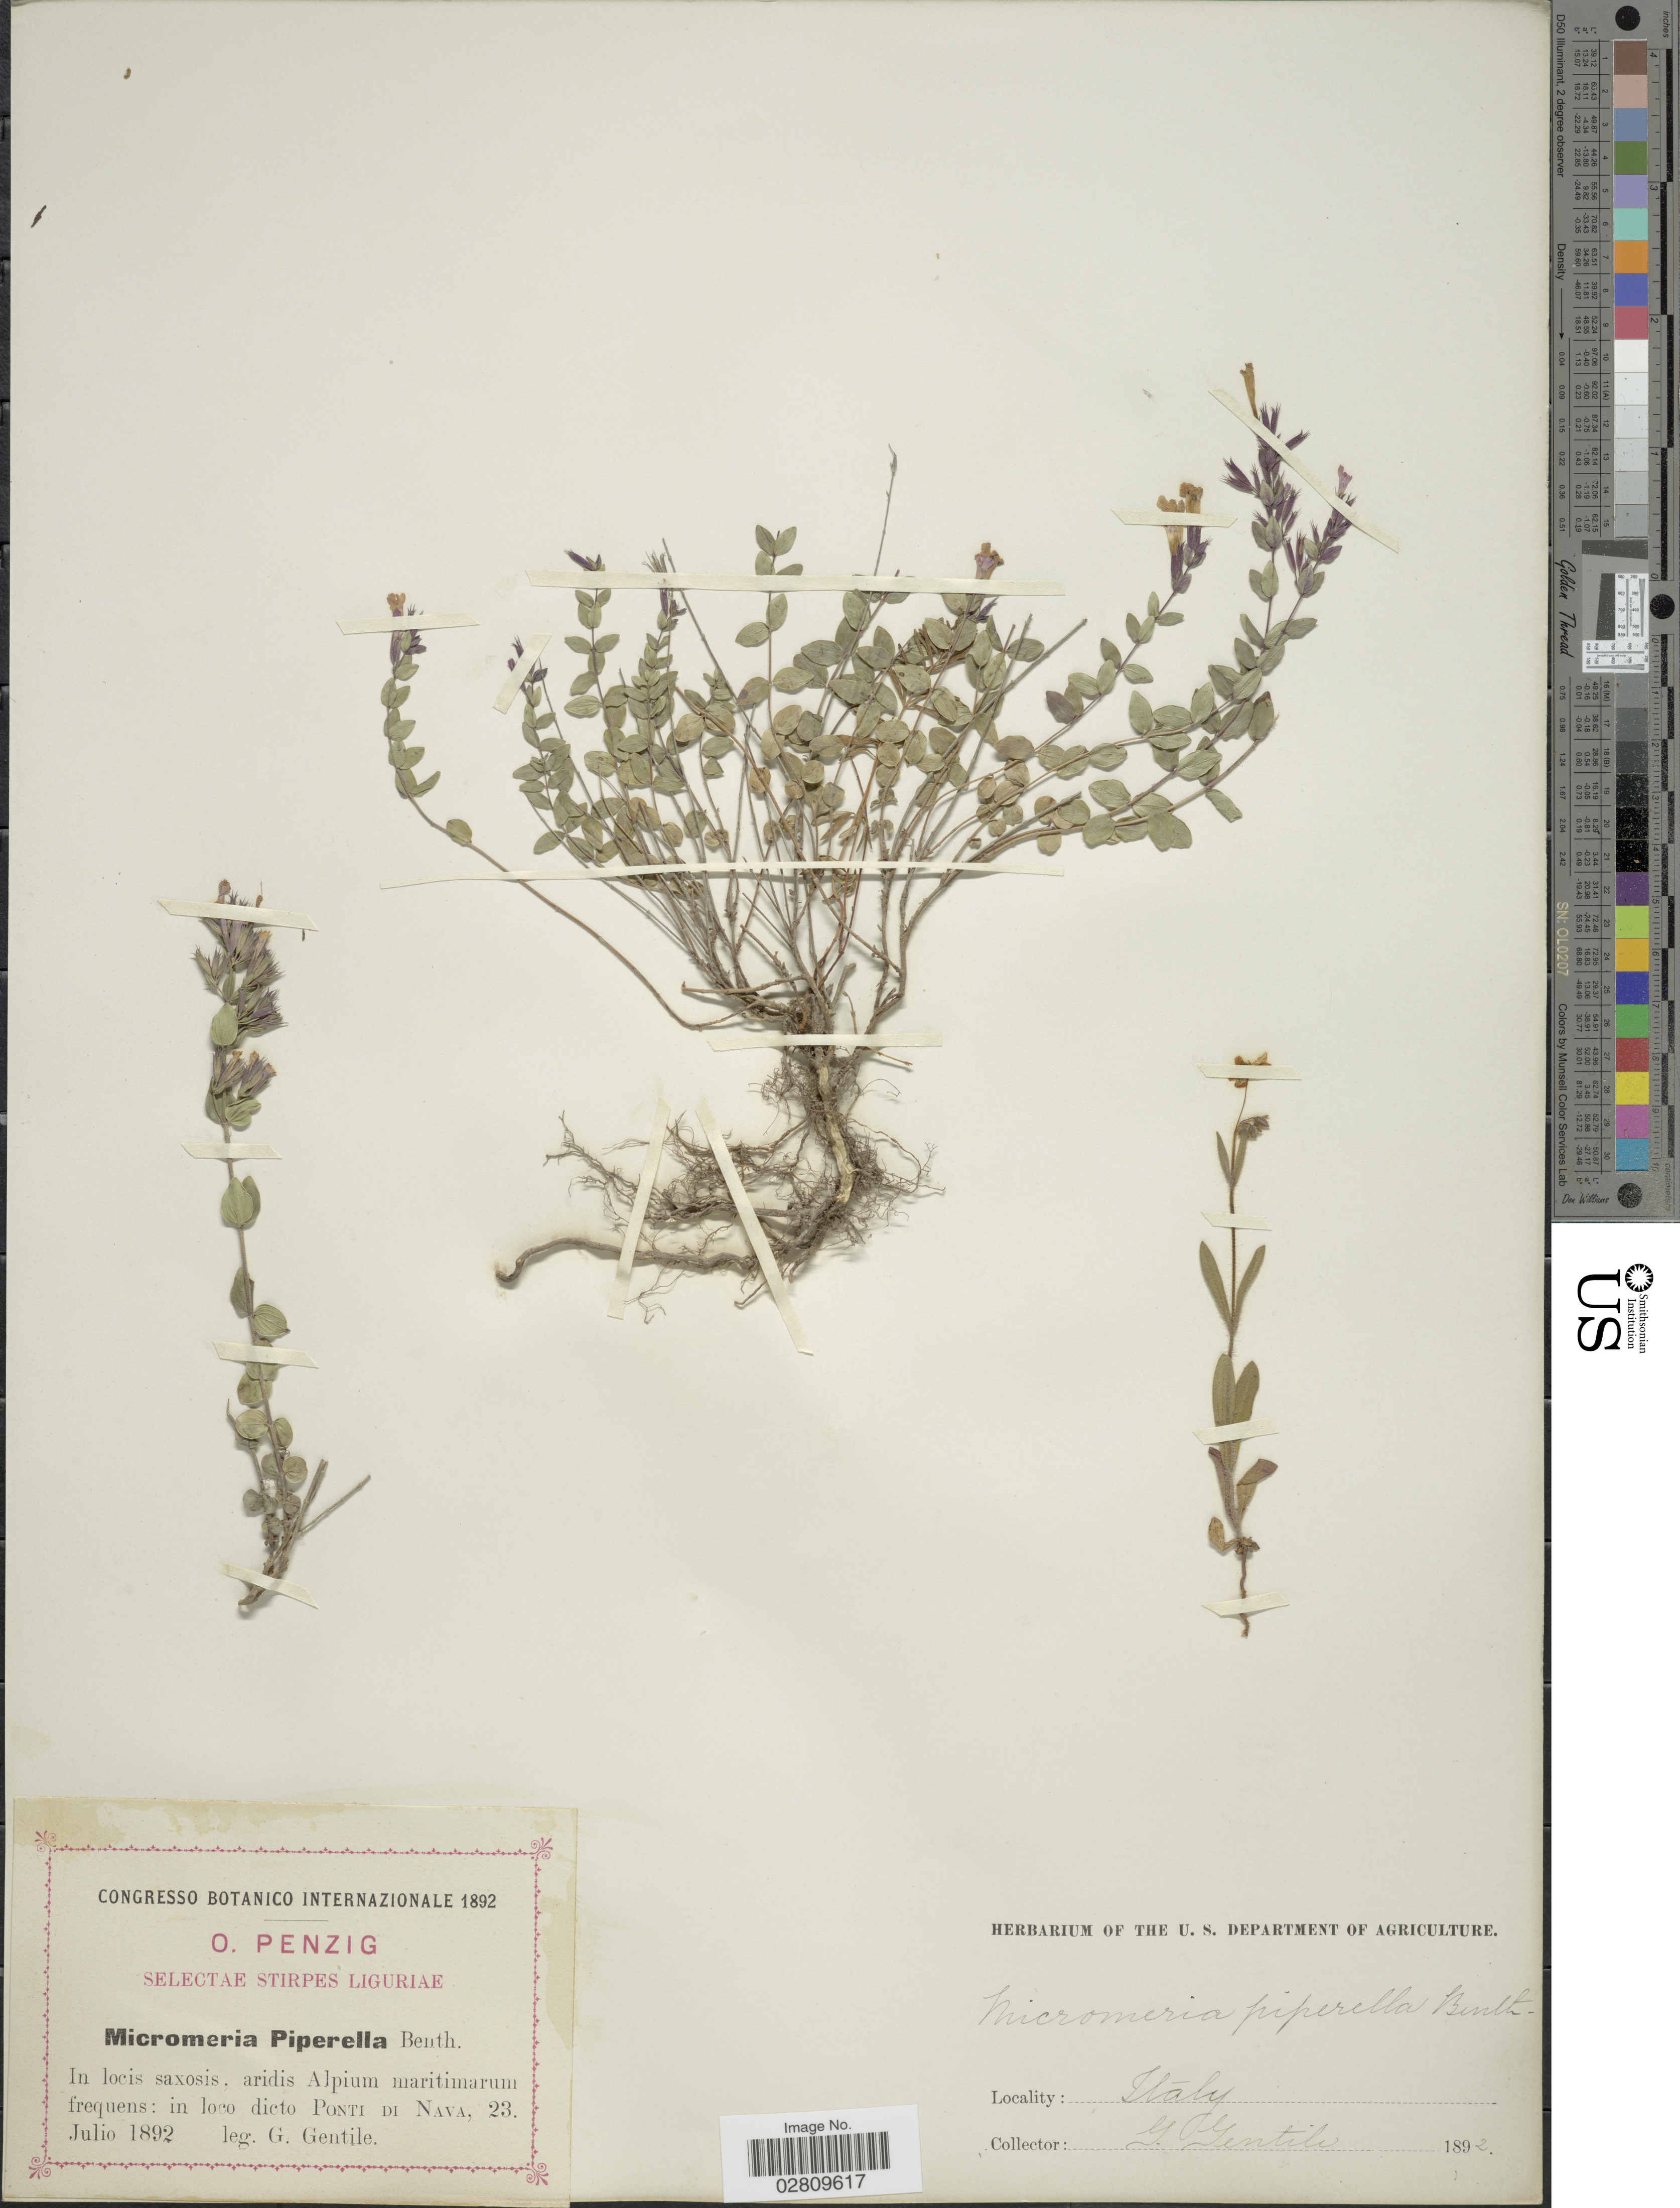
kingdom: Plantae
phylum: Tracheophyta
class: Magnoliopsida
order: Lamiales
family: Lamiaceae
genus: Micromeria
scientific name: Micromeria piperella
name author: Pančić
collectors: G. Gentile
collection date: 1892-07-23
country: Italy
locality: In locis saxosis, aridis Alpium maritimarum frequens: in loco Ponti di Nava.